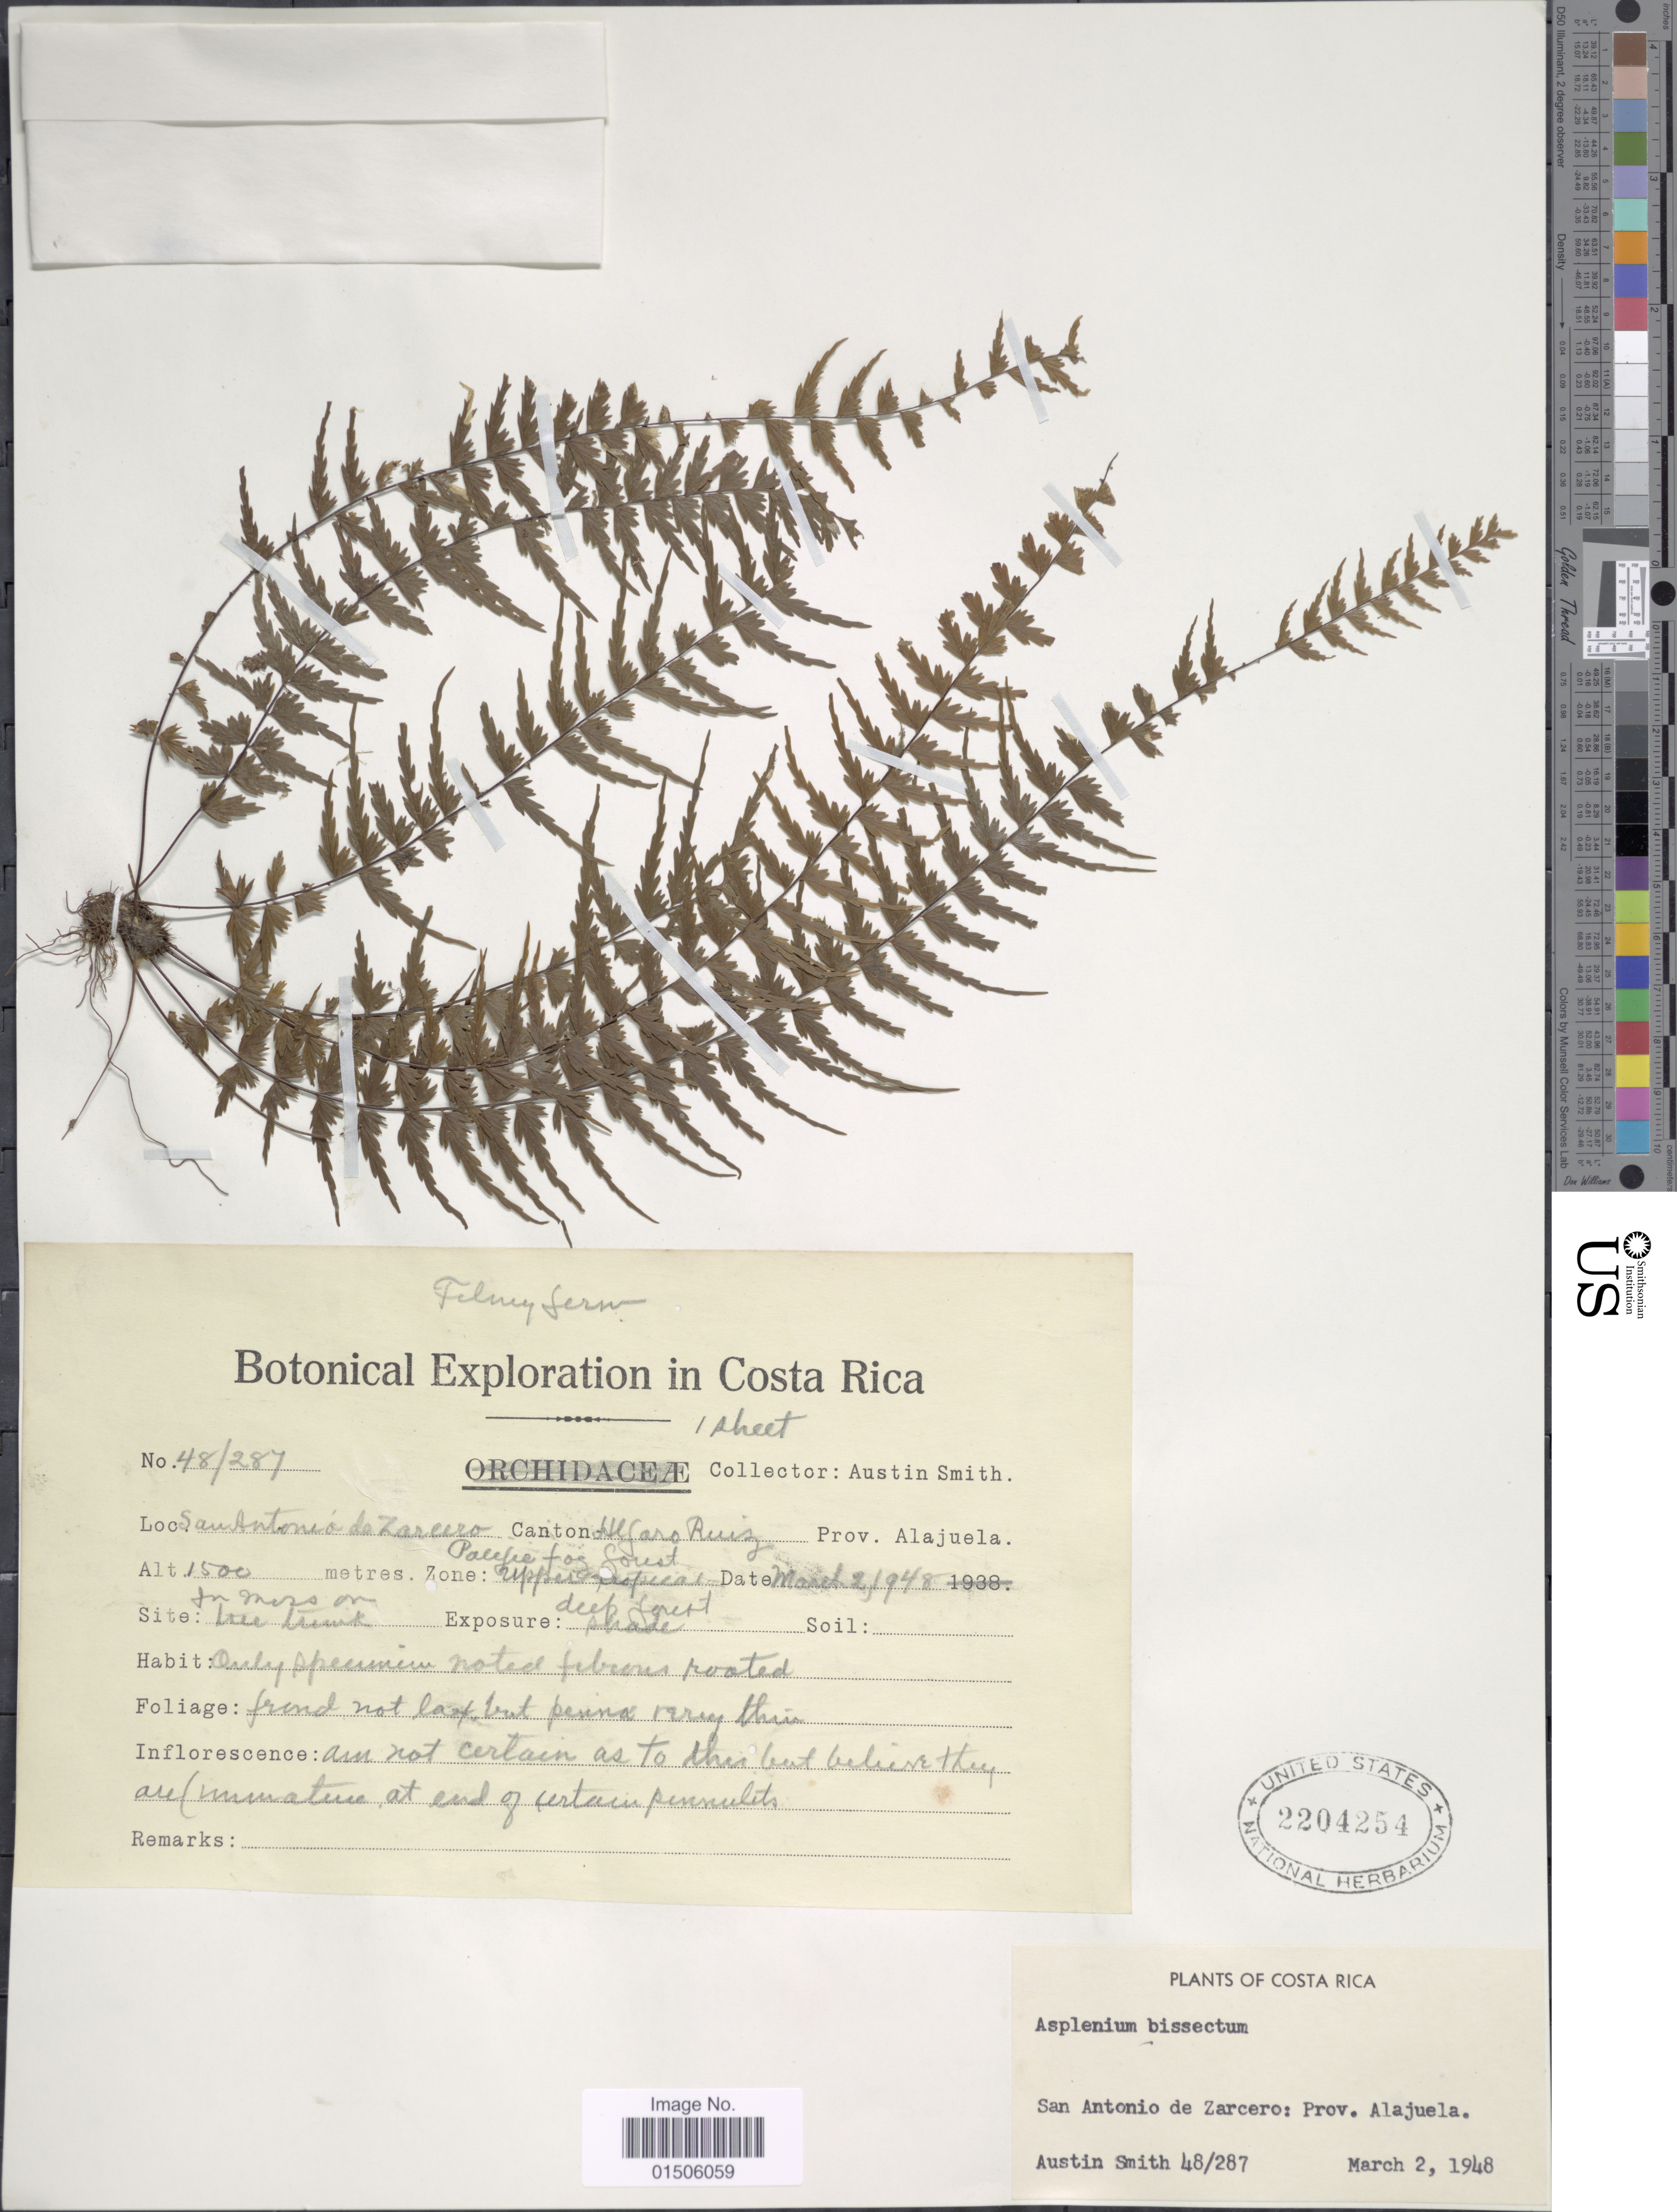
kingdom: Plantae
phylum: Tracheophyta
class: Polypodiopsida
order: Polypodiales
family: Aspleniaceae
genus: Asplenium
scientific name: Asplenium dissectum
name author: Sw.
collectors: Aust P. Smith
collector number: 48/287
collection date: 1948-03-02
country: Costa Rica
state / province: Alajuela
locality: San Antonio de Zarcero. Prov. Alajuela. Canton Alfaro Ruiz.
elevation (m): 1500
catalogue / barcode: US 2204254